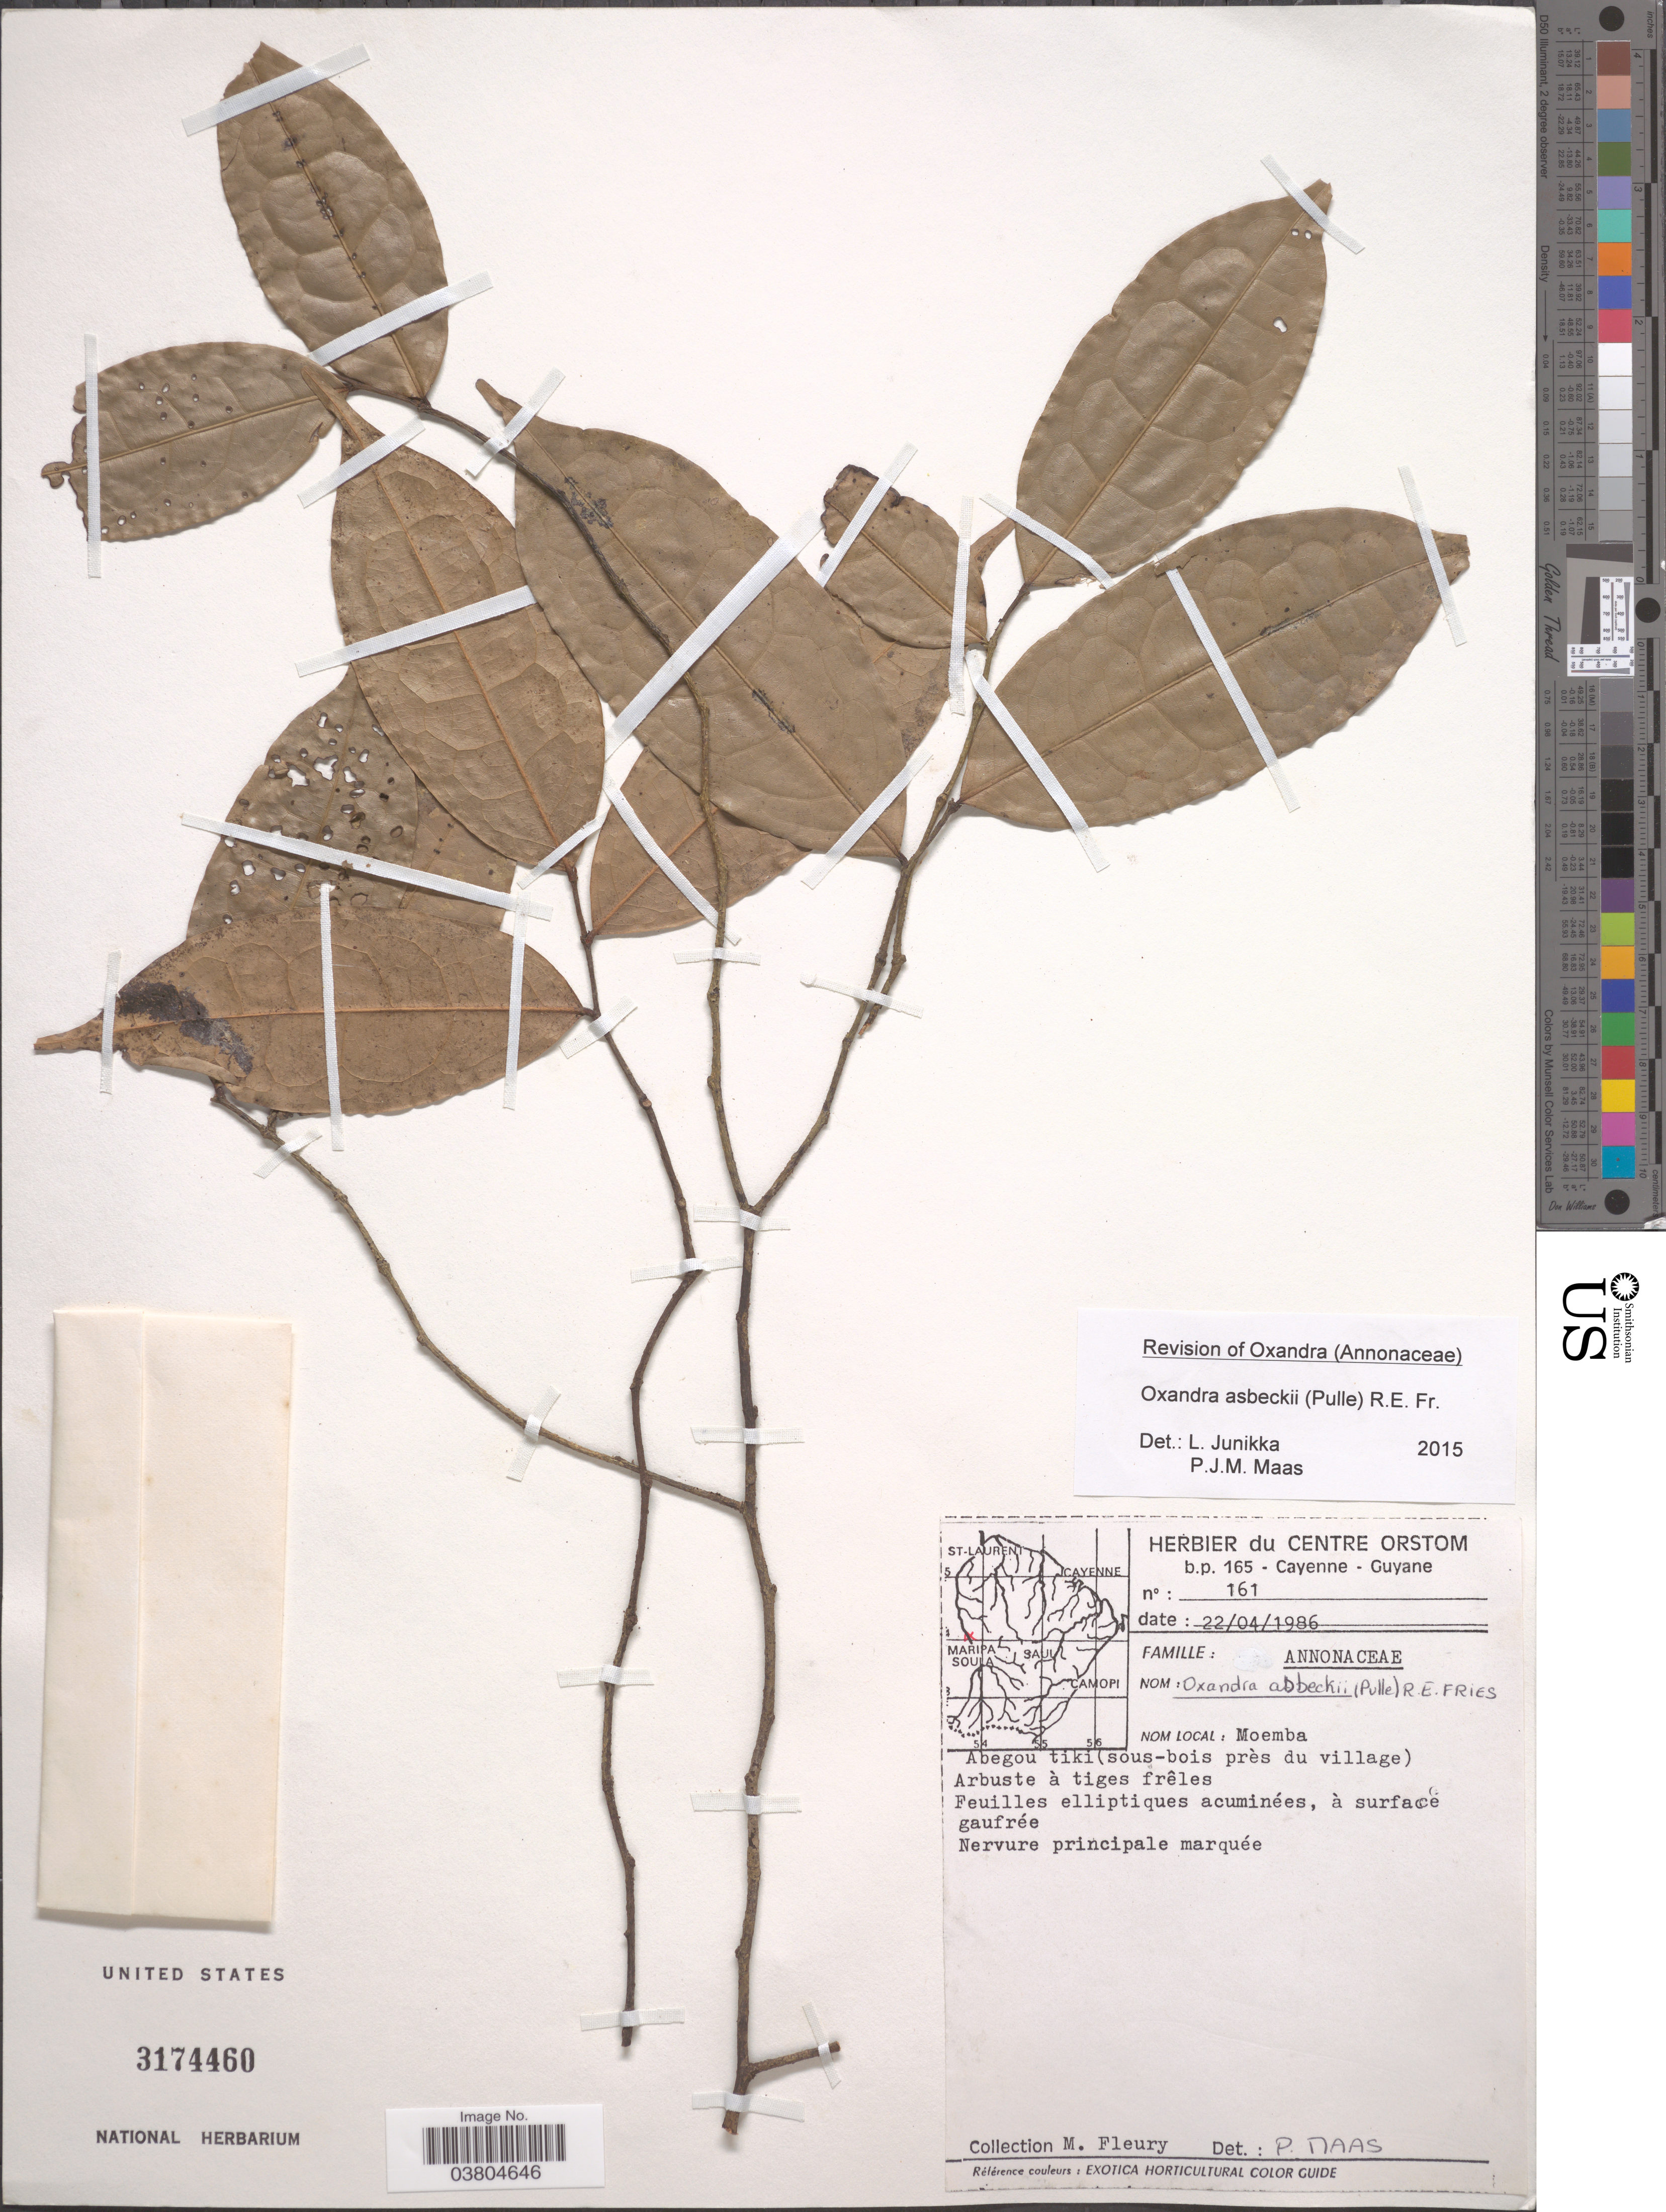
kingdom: Plantae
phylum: Tracheophyta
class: Magnoliopsida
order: Magnoliales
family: Annonaceae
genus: Oxandra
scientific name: Oxandra asbecki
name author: (Pulle) R.E. Fr.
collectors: M. Fleury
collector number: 161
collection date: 1986-04-22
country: French Guiana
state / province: Cayenne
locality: Abegou tiki (sous-bois près du village).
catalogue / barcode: US 3174460